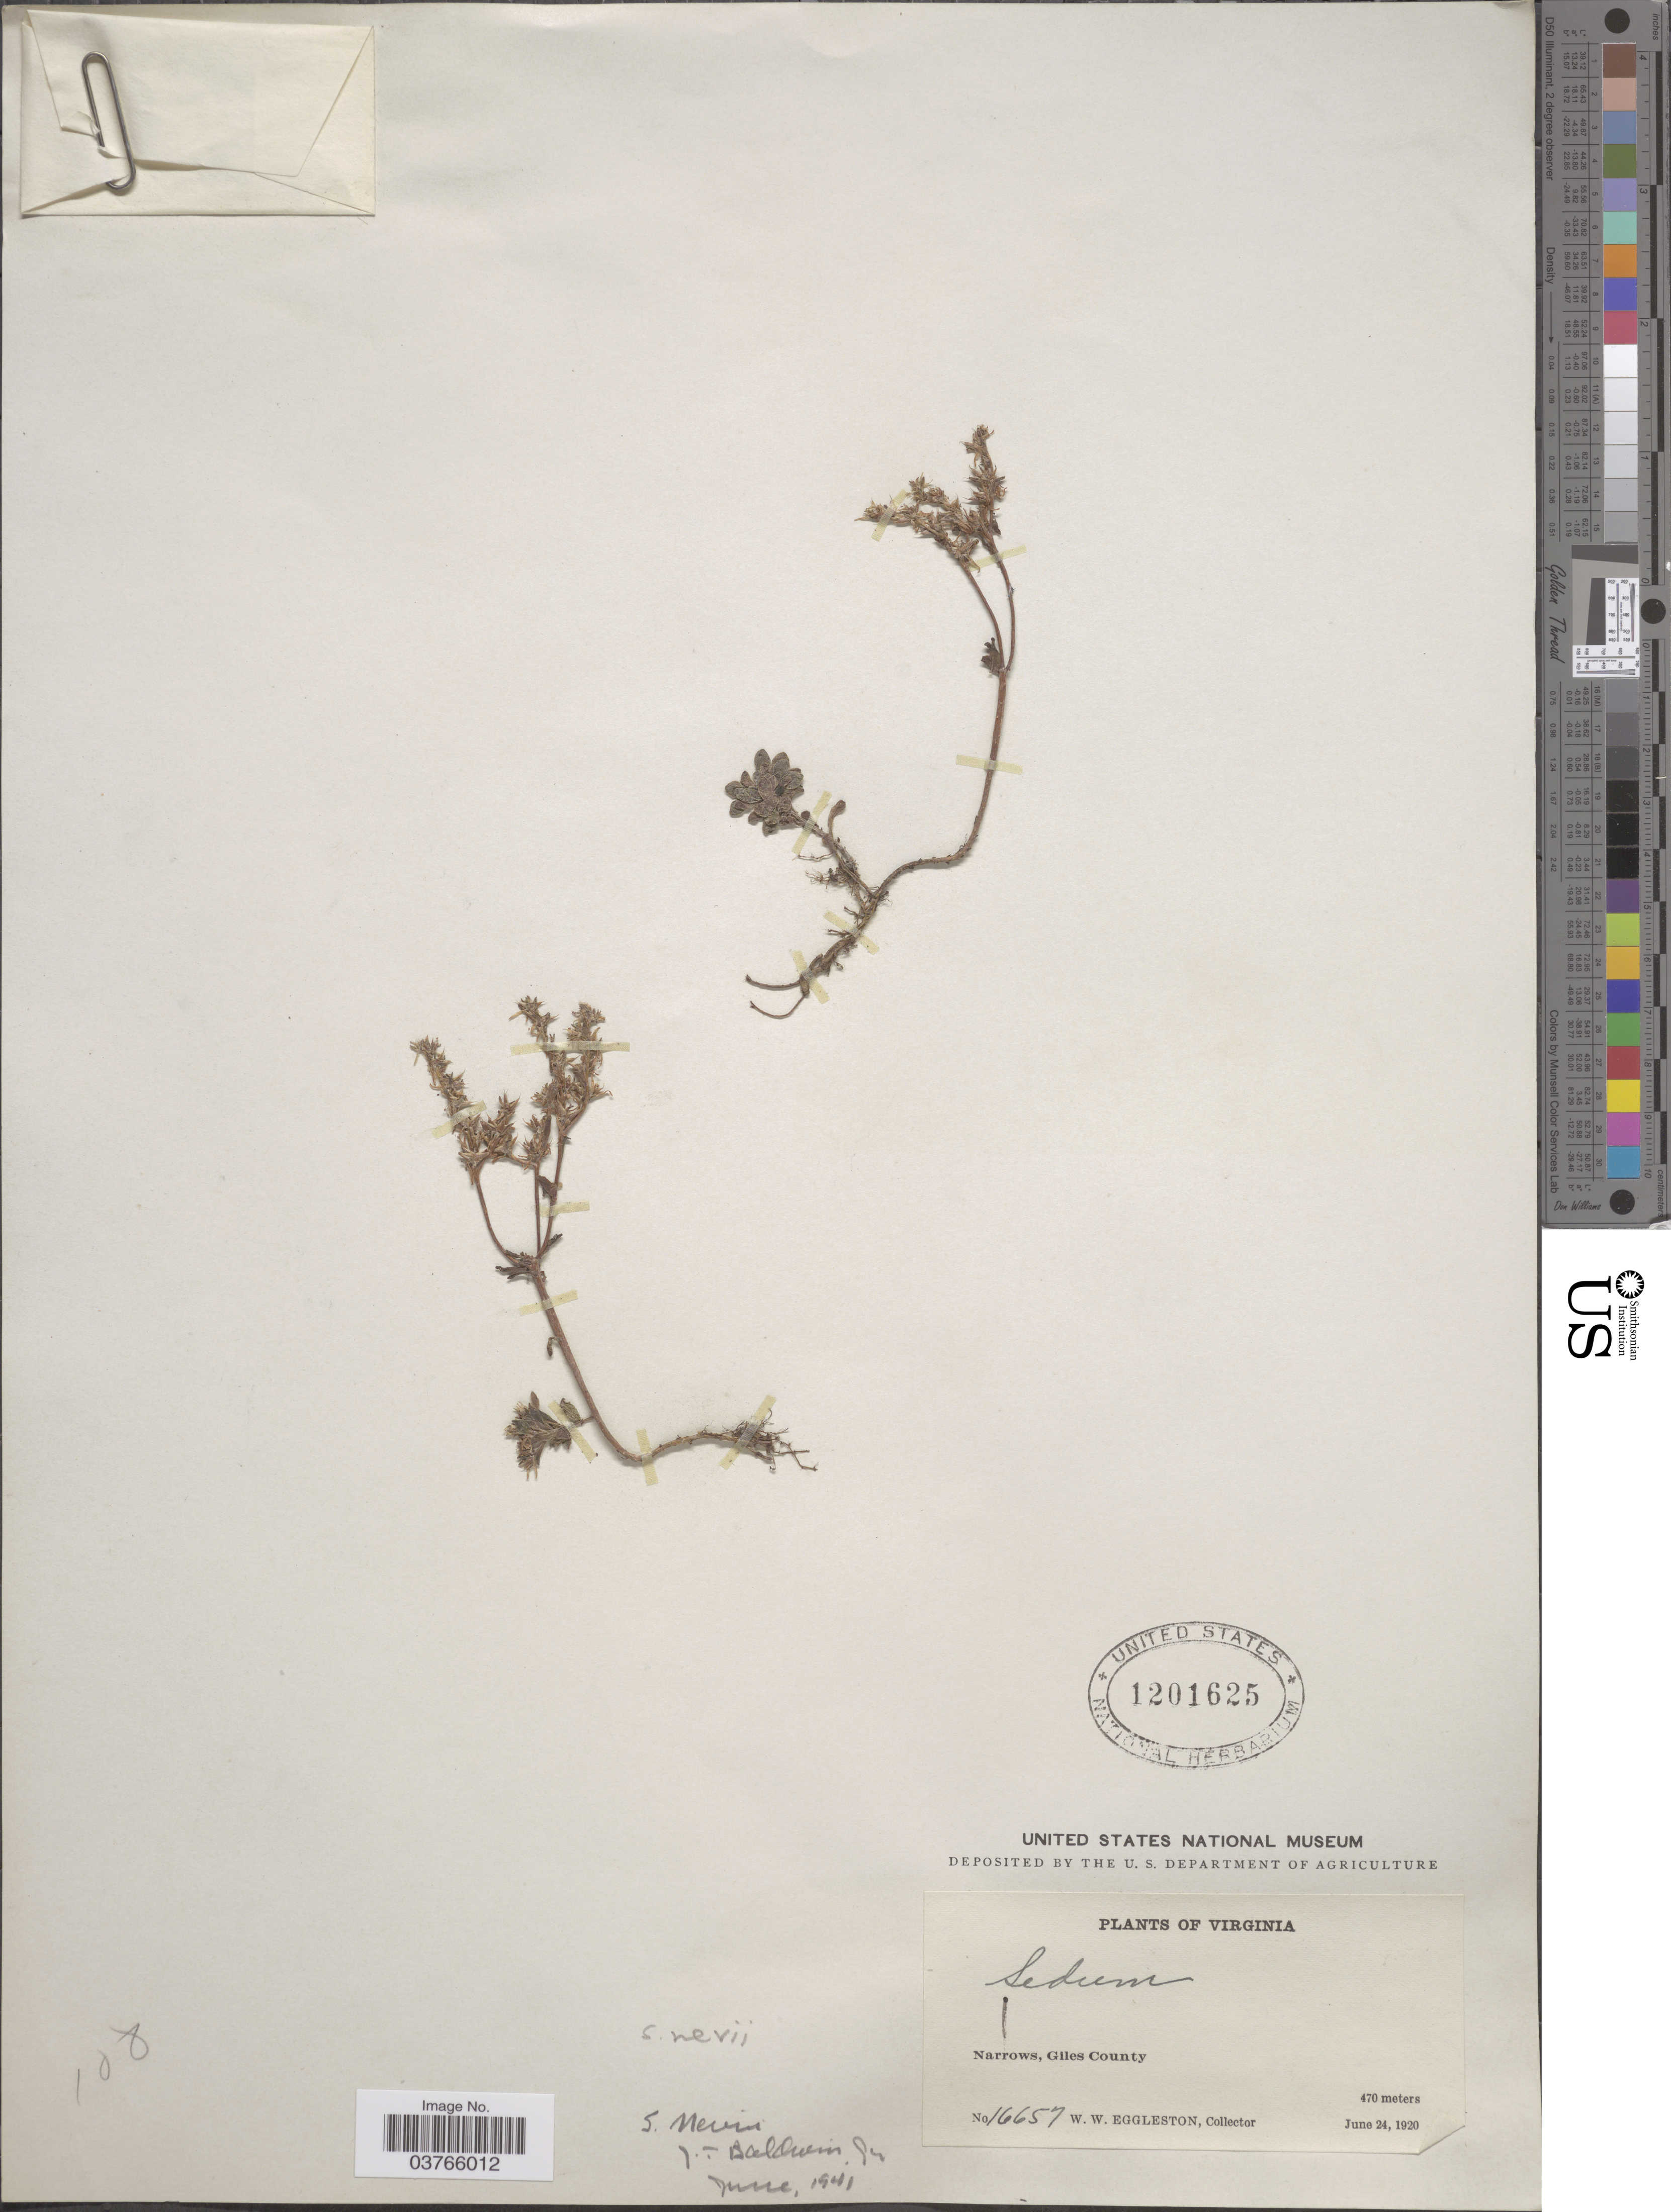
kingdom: Plantae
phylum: Tracheophyta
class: Magnoliopsida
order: Saxifragales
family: Crassulaceae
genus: Sedum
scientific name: Sedum glaucophyllum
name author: R.T. Clausen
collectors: W. W. Eggleston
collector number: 16657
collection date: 1920-06-24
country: United States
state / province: Virginia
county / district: Giles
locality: Narrows, Giles County.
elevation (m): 470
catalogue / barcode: US 1201625